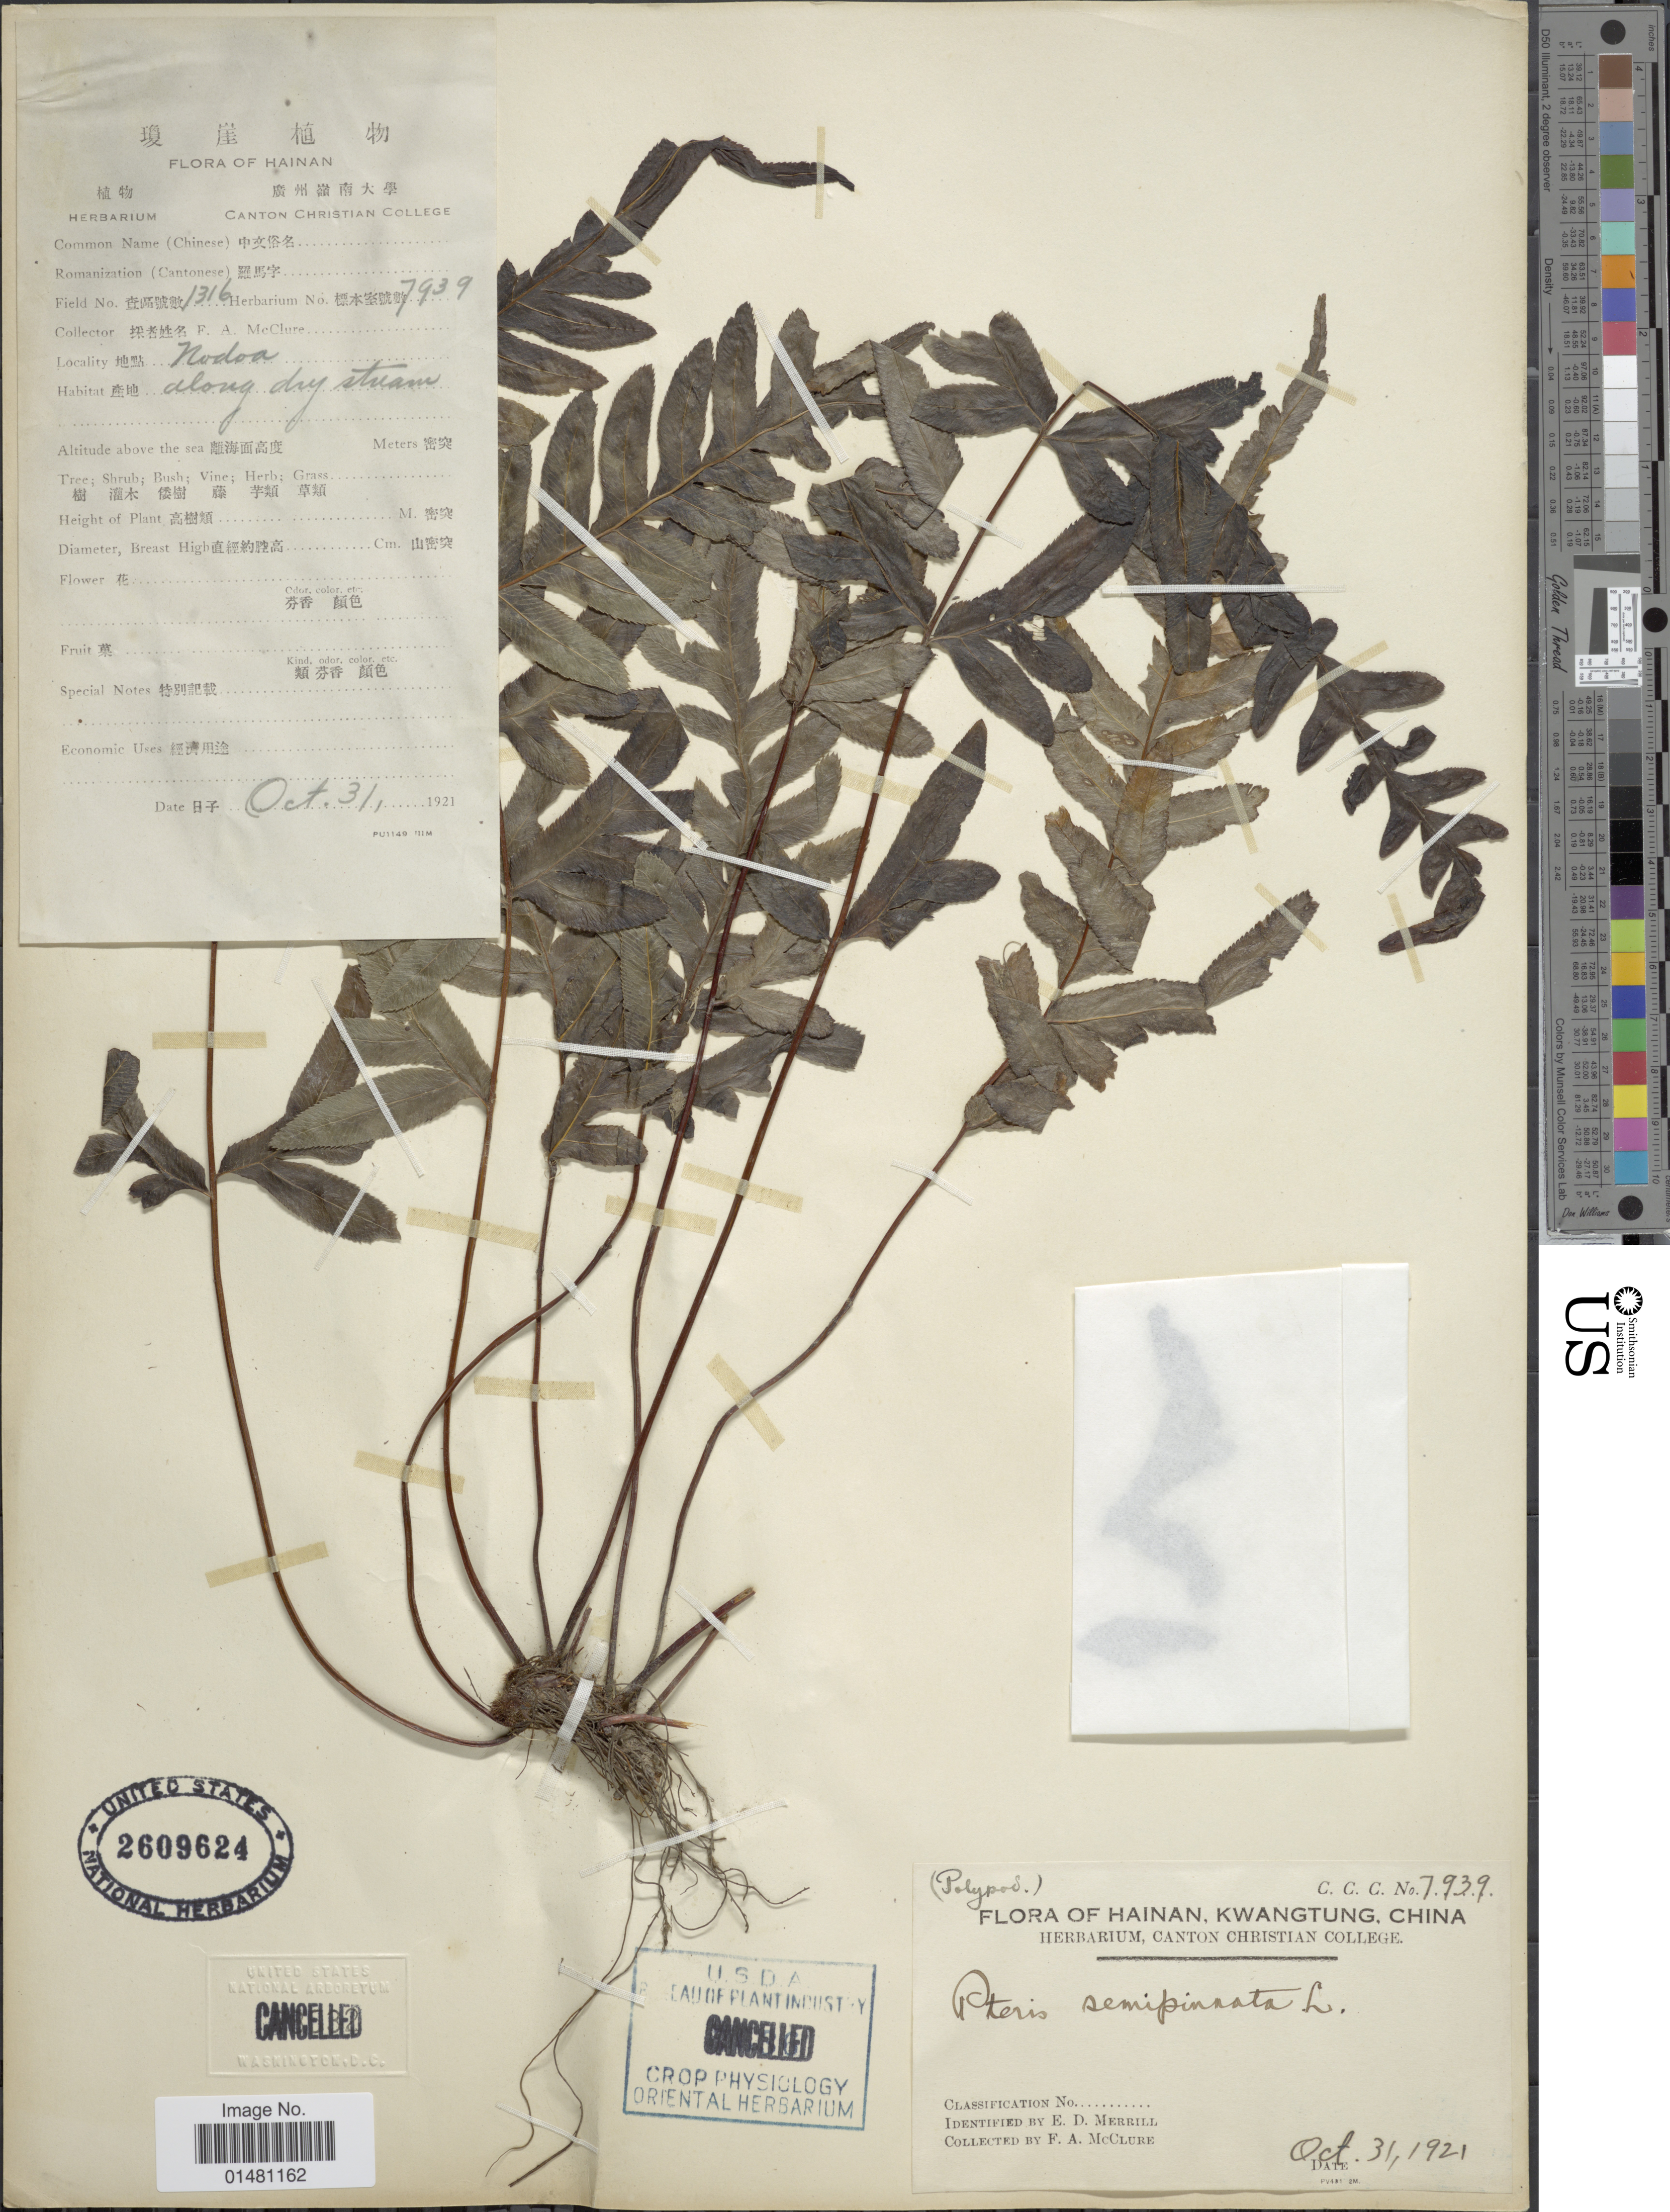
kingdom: Plantae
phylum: Tracheophyta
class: Polypodiopsida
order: Polypodiales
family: Pteridaceae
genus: Pteris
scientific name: Pteris semipinnata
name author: L.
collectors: F. A. McClure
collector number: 1316/7939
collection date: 1921-10-31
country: China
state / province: Hainan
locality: Nodoa along dry stream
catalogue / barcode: US 2609624